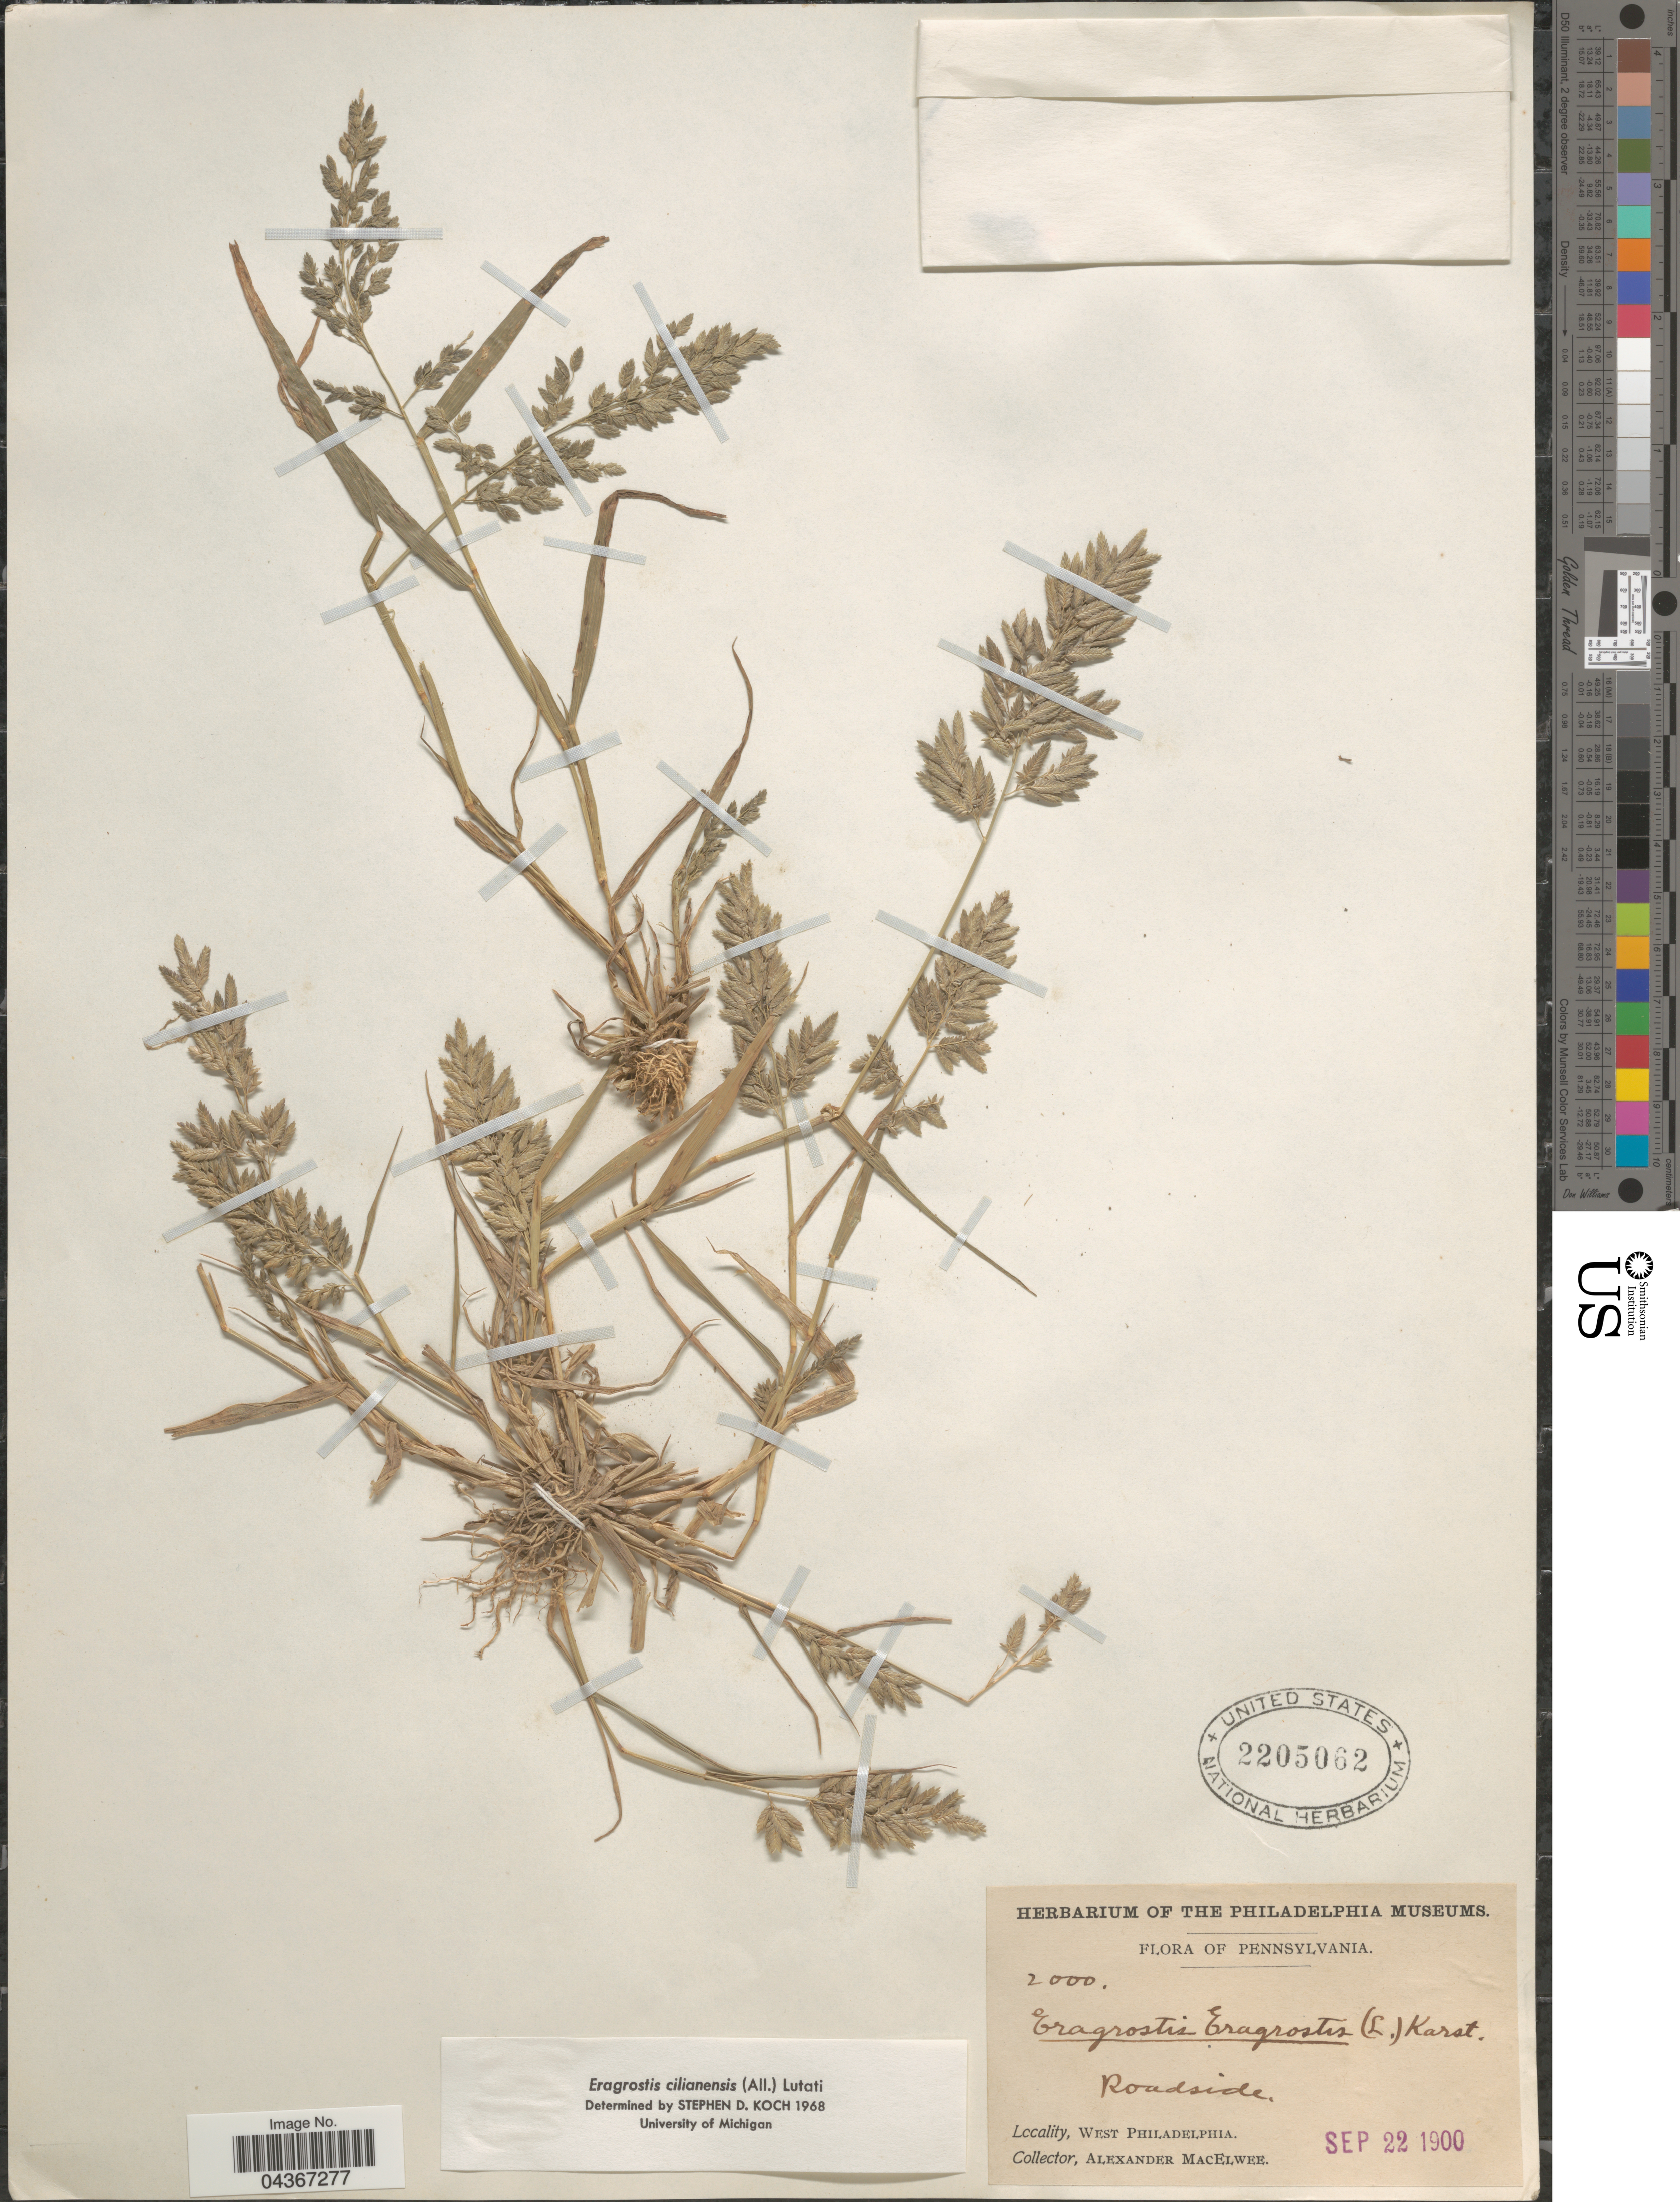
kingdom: Plantae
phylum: Tracheophyta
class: Liliopsida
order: Poales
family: Poaceae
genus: Eragrostis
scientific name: Eragrostis cilianensis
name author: (Bellardi) Vignolo ex Janch.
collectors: A. MacElwee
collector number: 2000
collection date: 1900-09-22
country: United States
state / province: Pennsylvania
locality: West Philadelphia.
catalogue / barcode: US 2205062